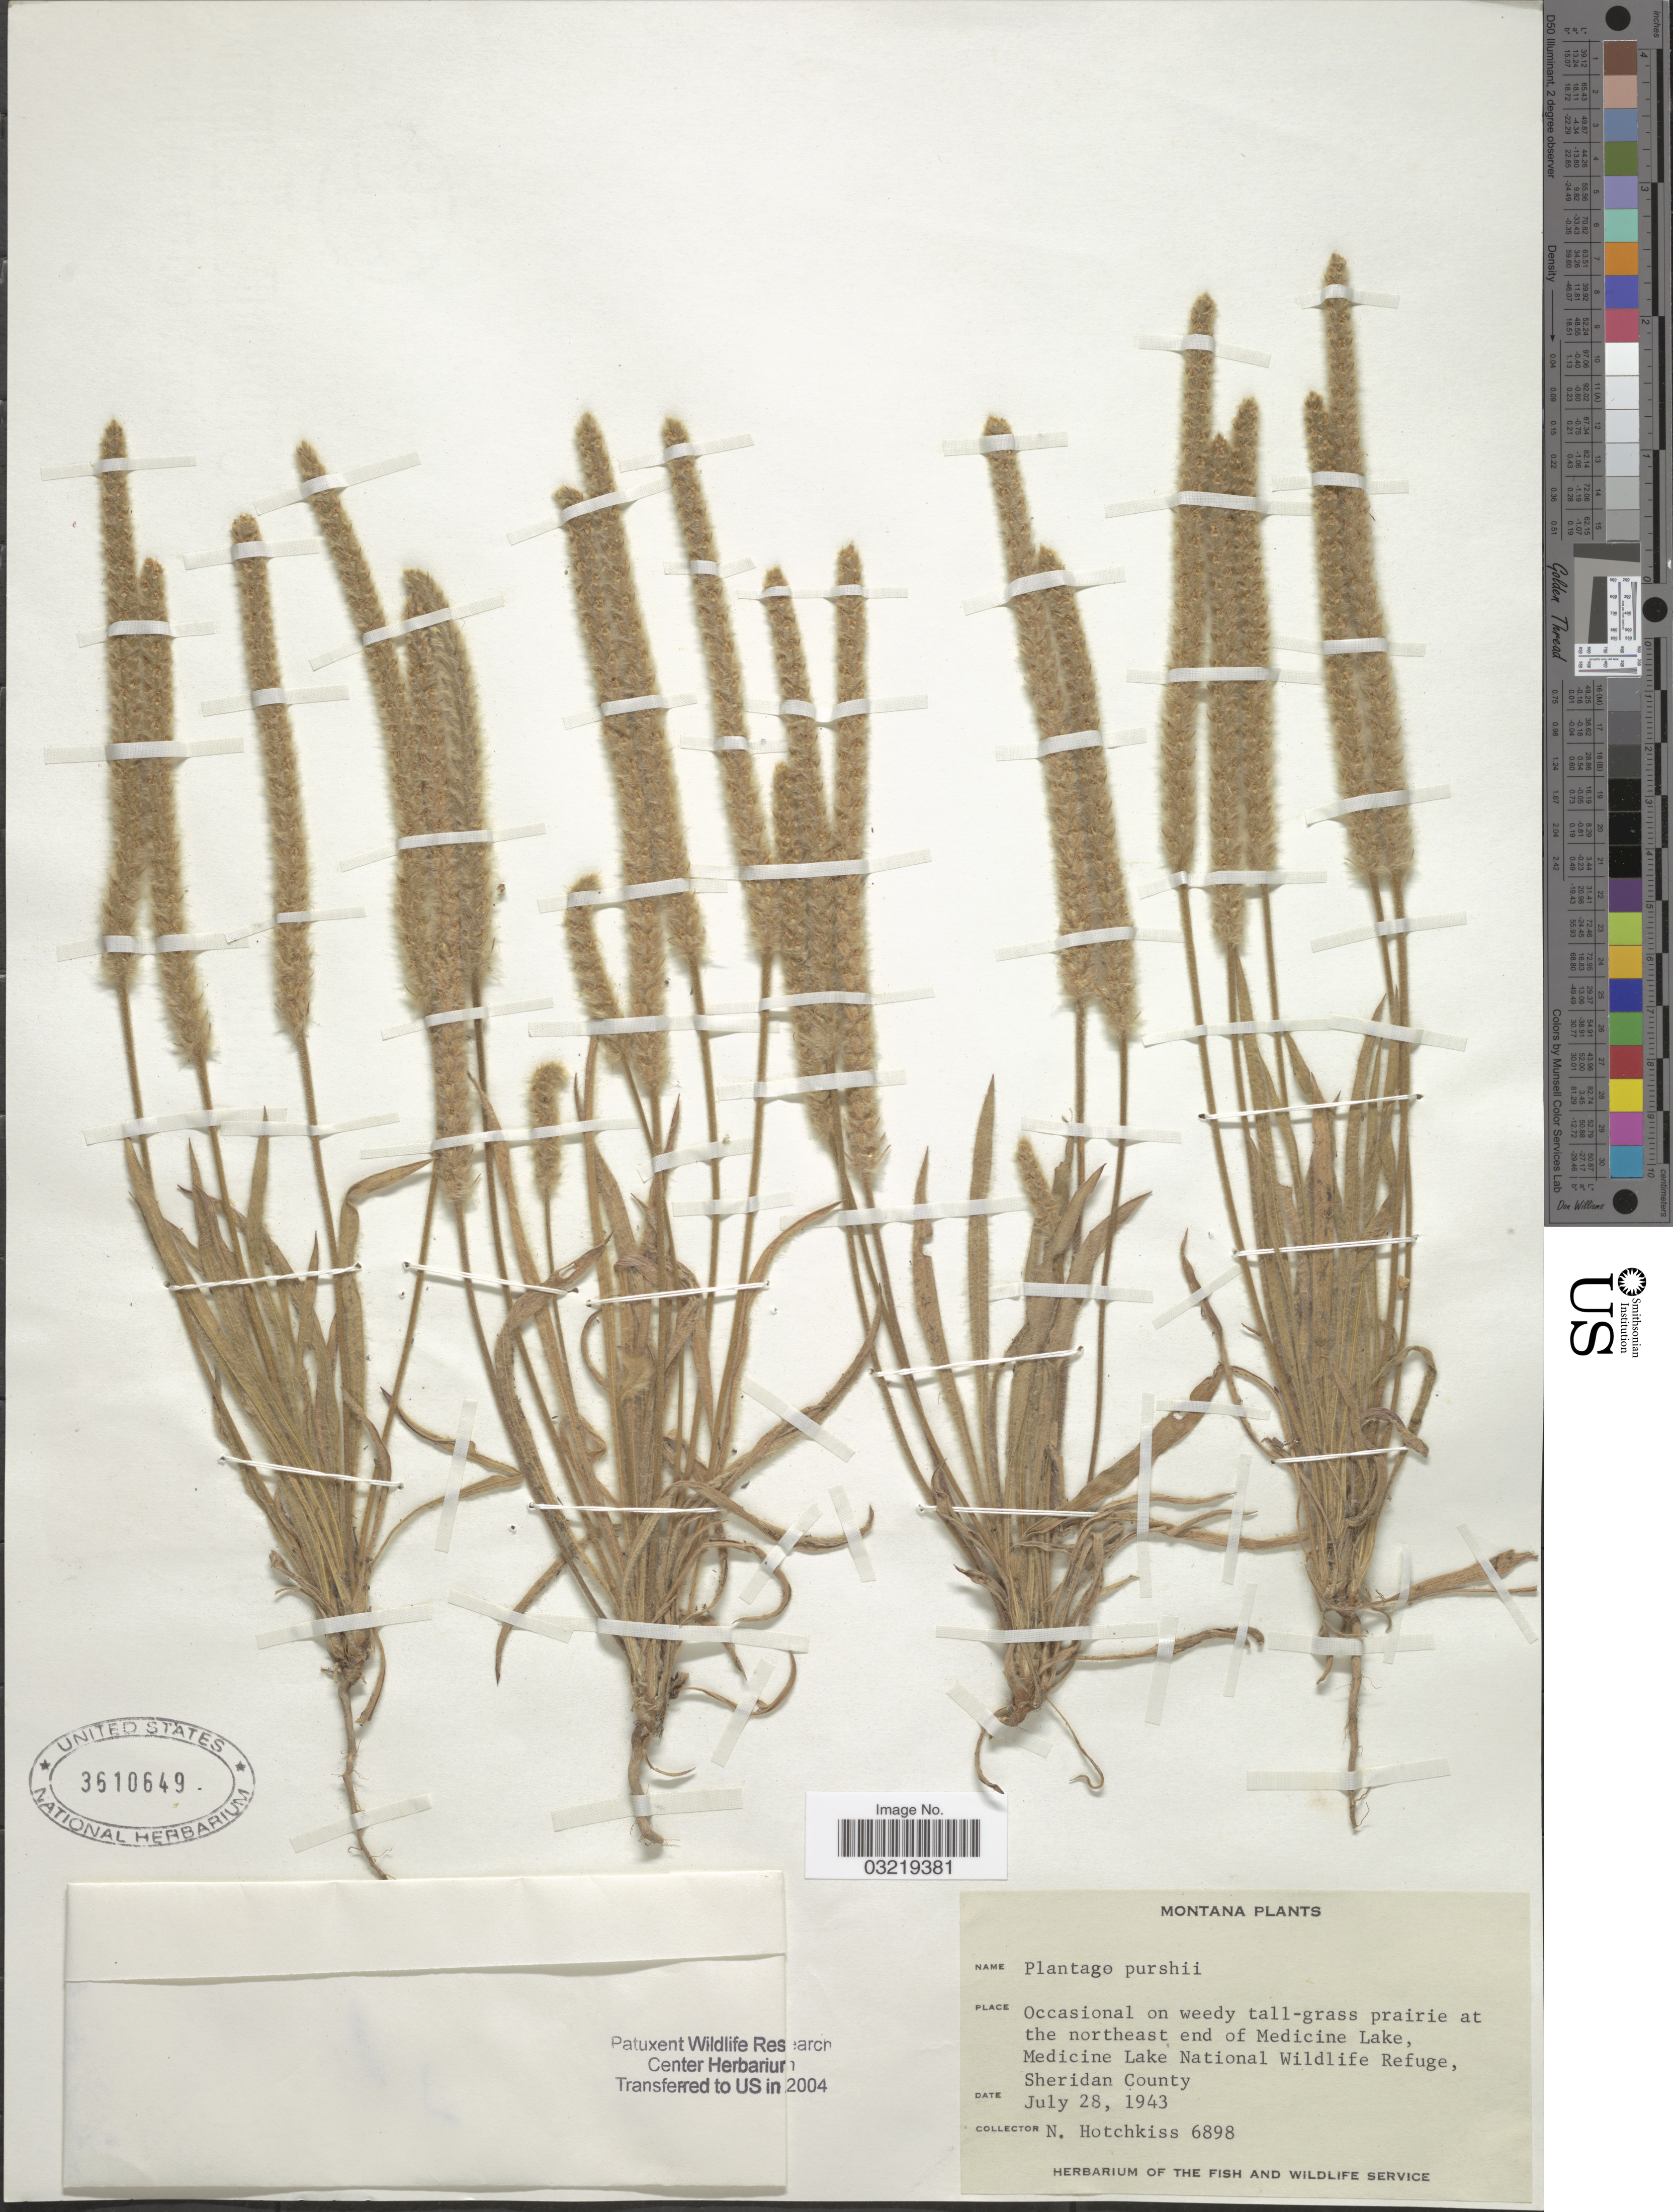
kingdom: Plantae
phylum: Tracheophyta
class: Magnoliopsida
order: Lamiales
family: Plantaginaceae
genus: Plantago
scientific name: Plantago patagonica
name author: Jacq.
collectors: N. Hotchkiss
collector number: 6898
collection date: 1943-07-28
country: United States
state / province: Montana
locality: Prairie at the northeast end of Medicine Lake. Medicine Lake National Wildlife Refuge, Sheridan County.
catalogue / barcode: US 3610649